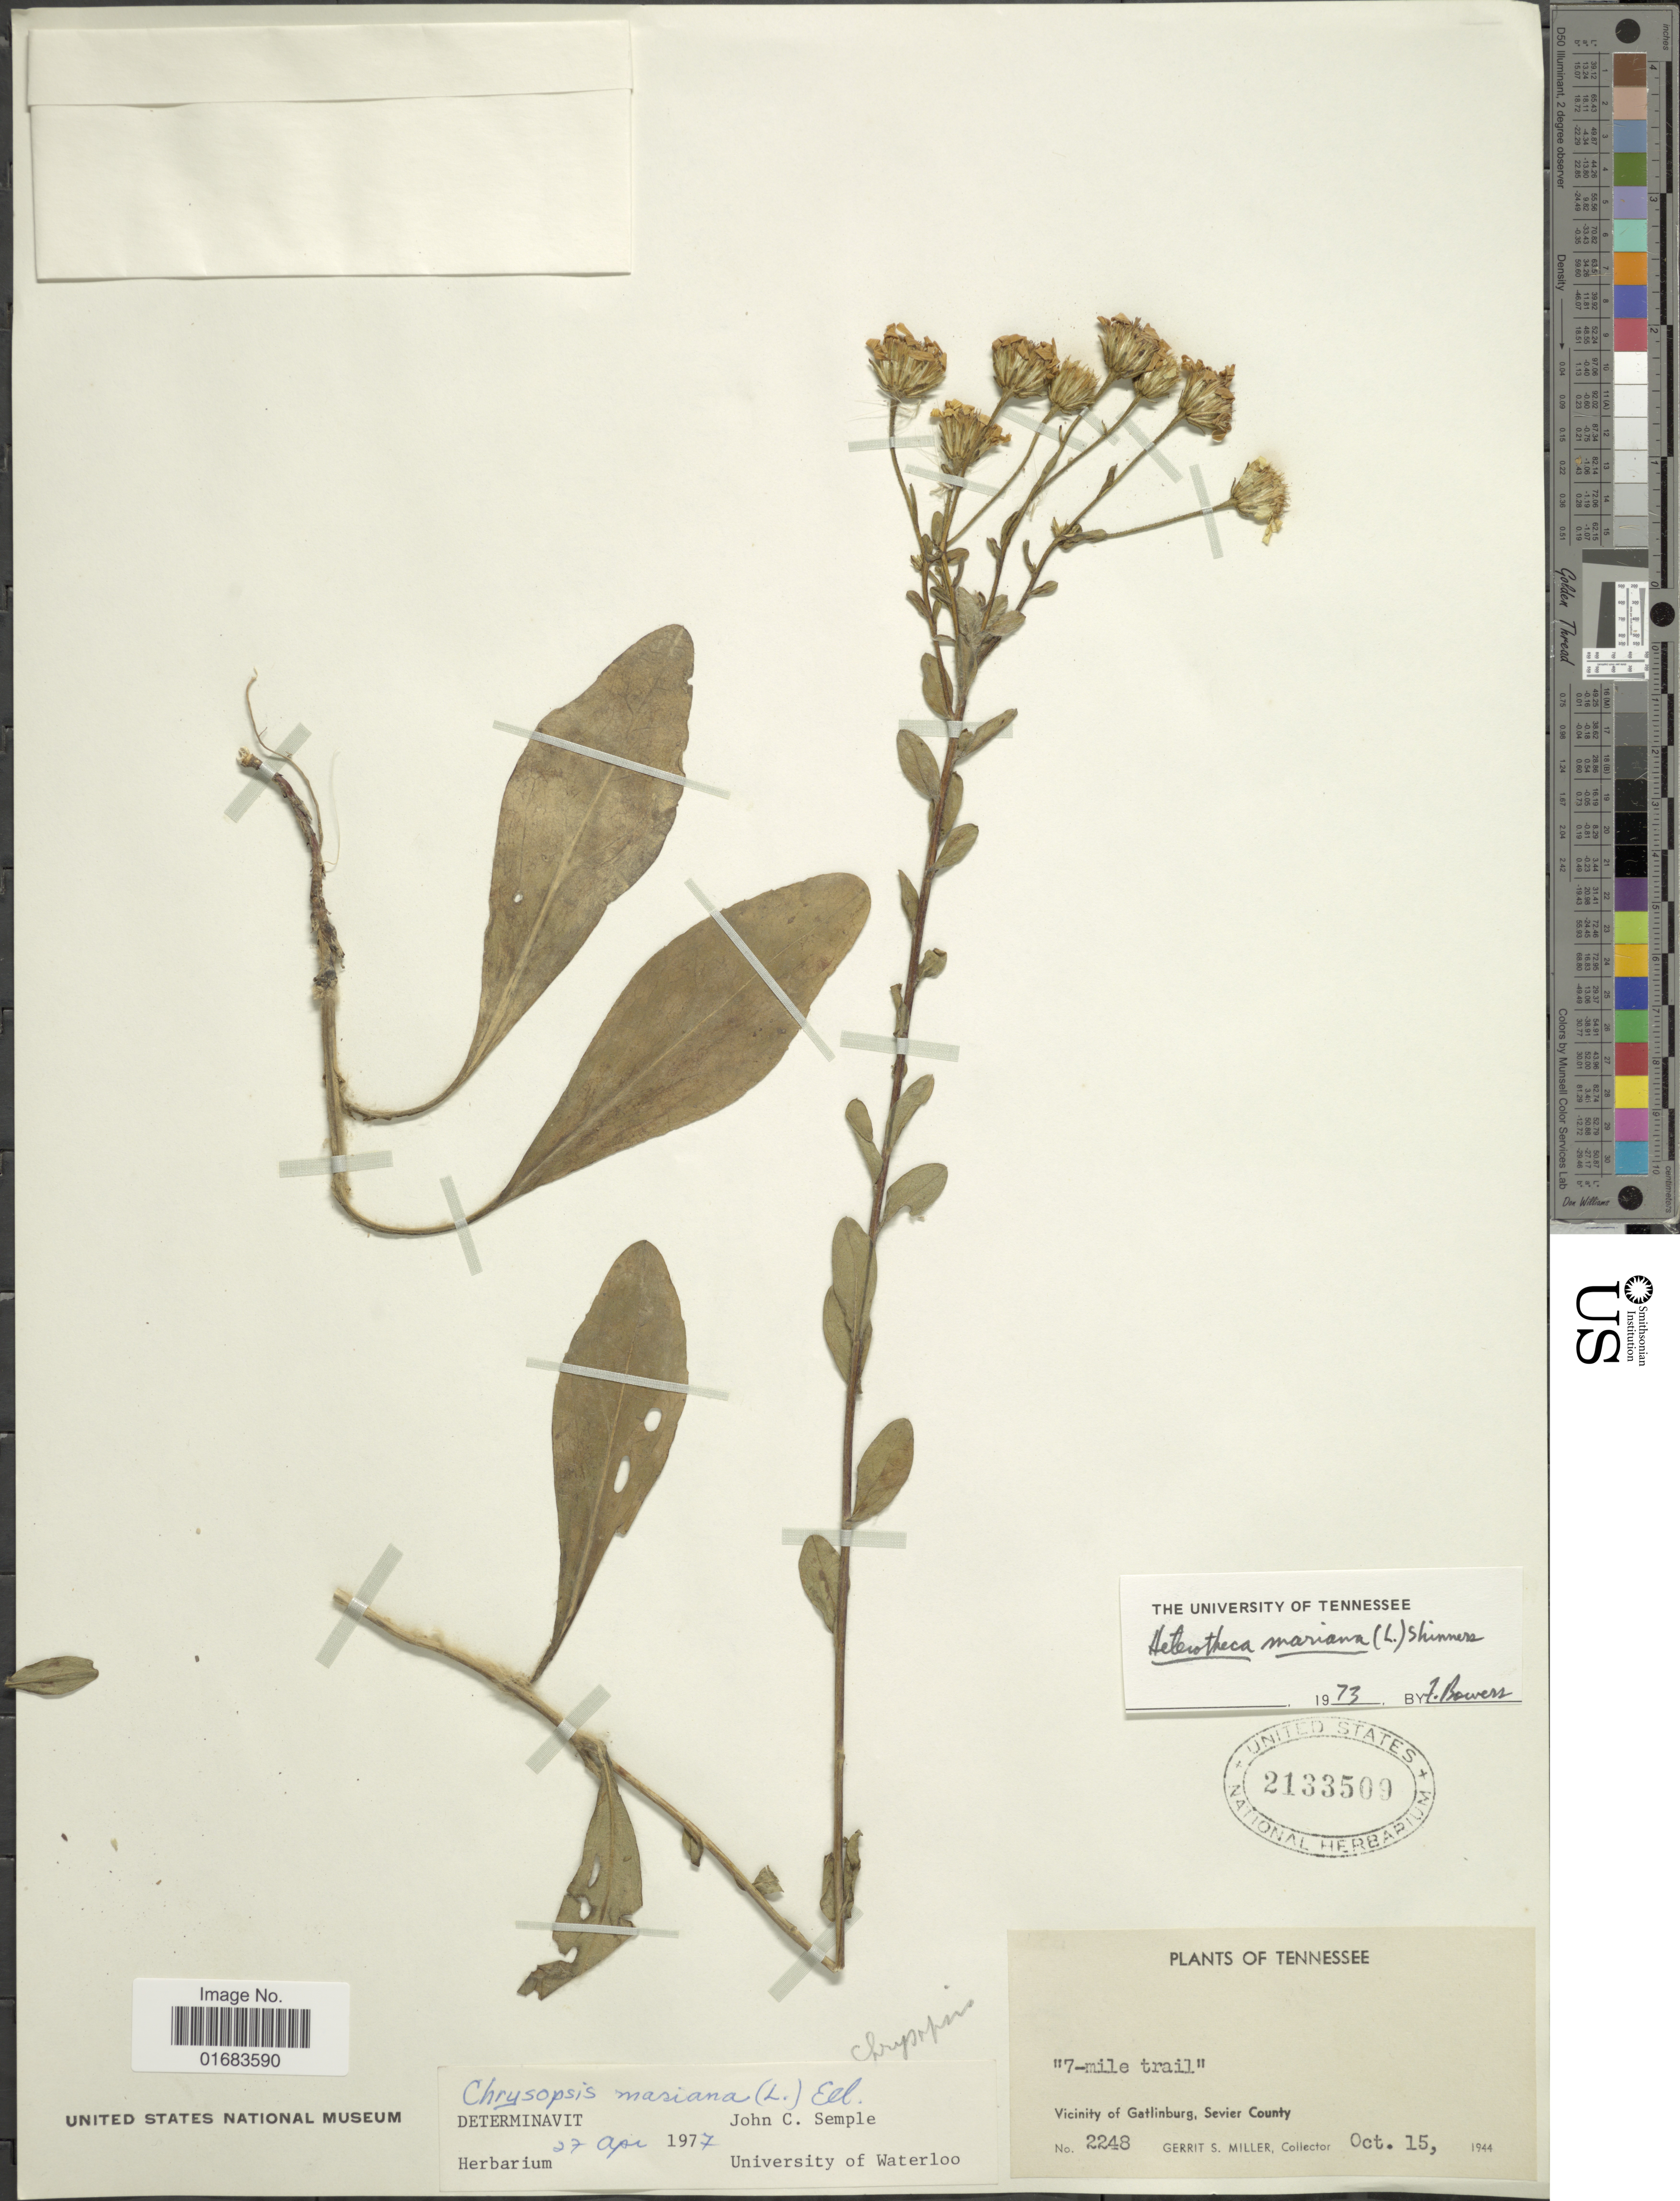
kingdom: Plantae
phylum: Tracheophyta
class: Magnoliopsida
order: Asterales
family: Asteraceae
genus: Chrysopsis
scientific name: Chrysopsis mariana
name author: (L.) Elliott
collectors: G. S. Miller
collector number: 2248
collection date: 1944-10-15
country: United States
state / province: Tennessee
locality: Vicinity of Gatlingburg, Servier County. 7 - mile trail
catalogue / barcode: US 2133500